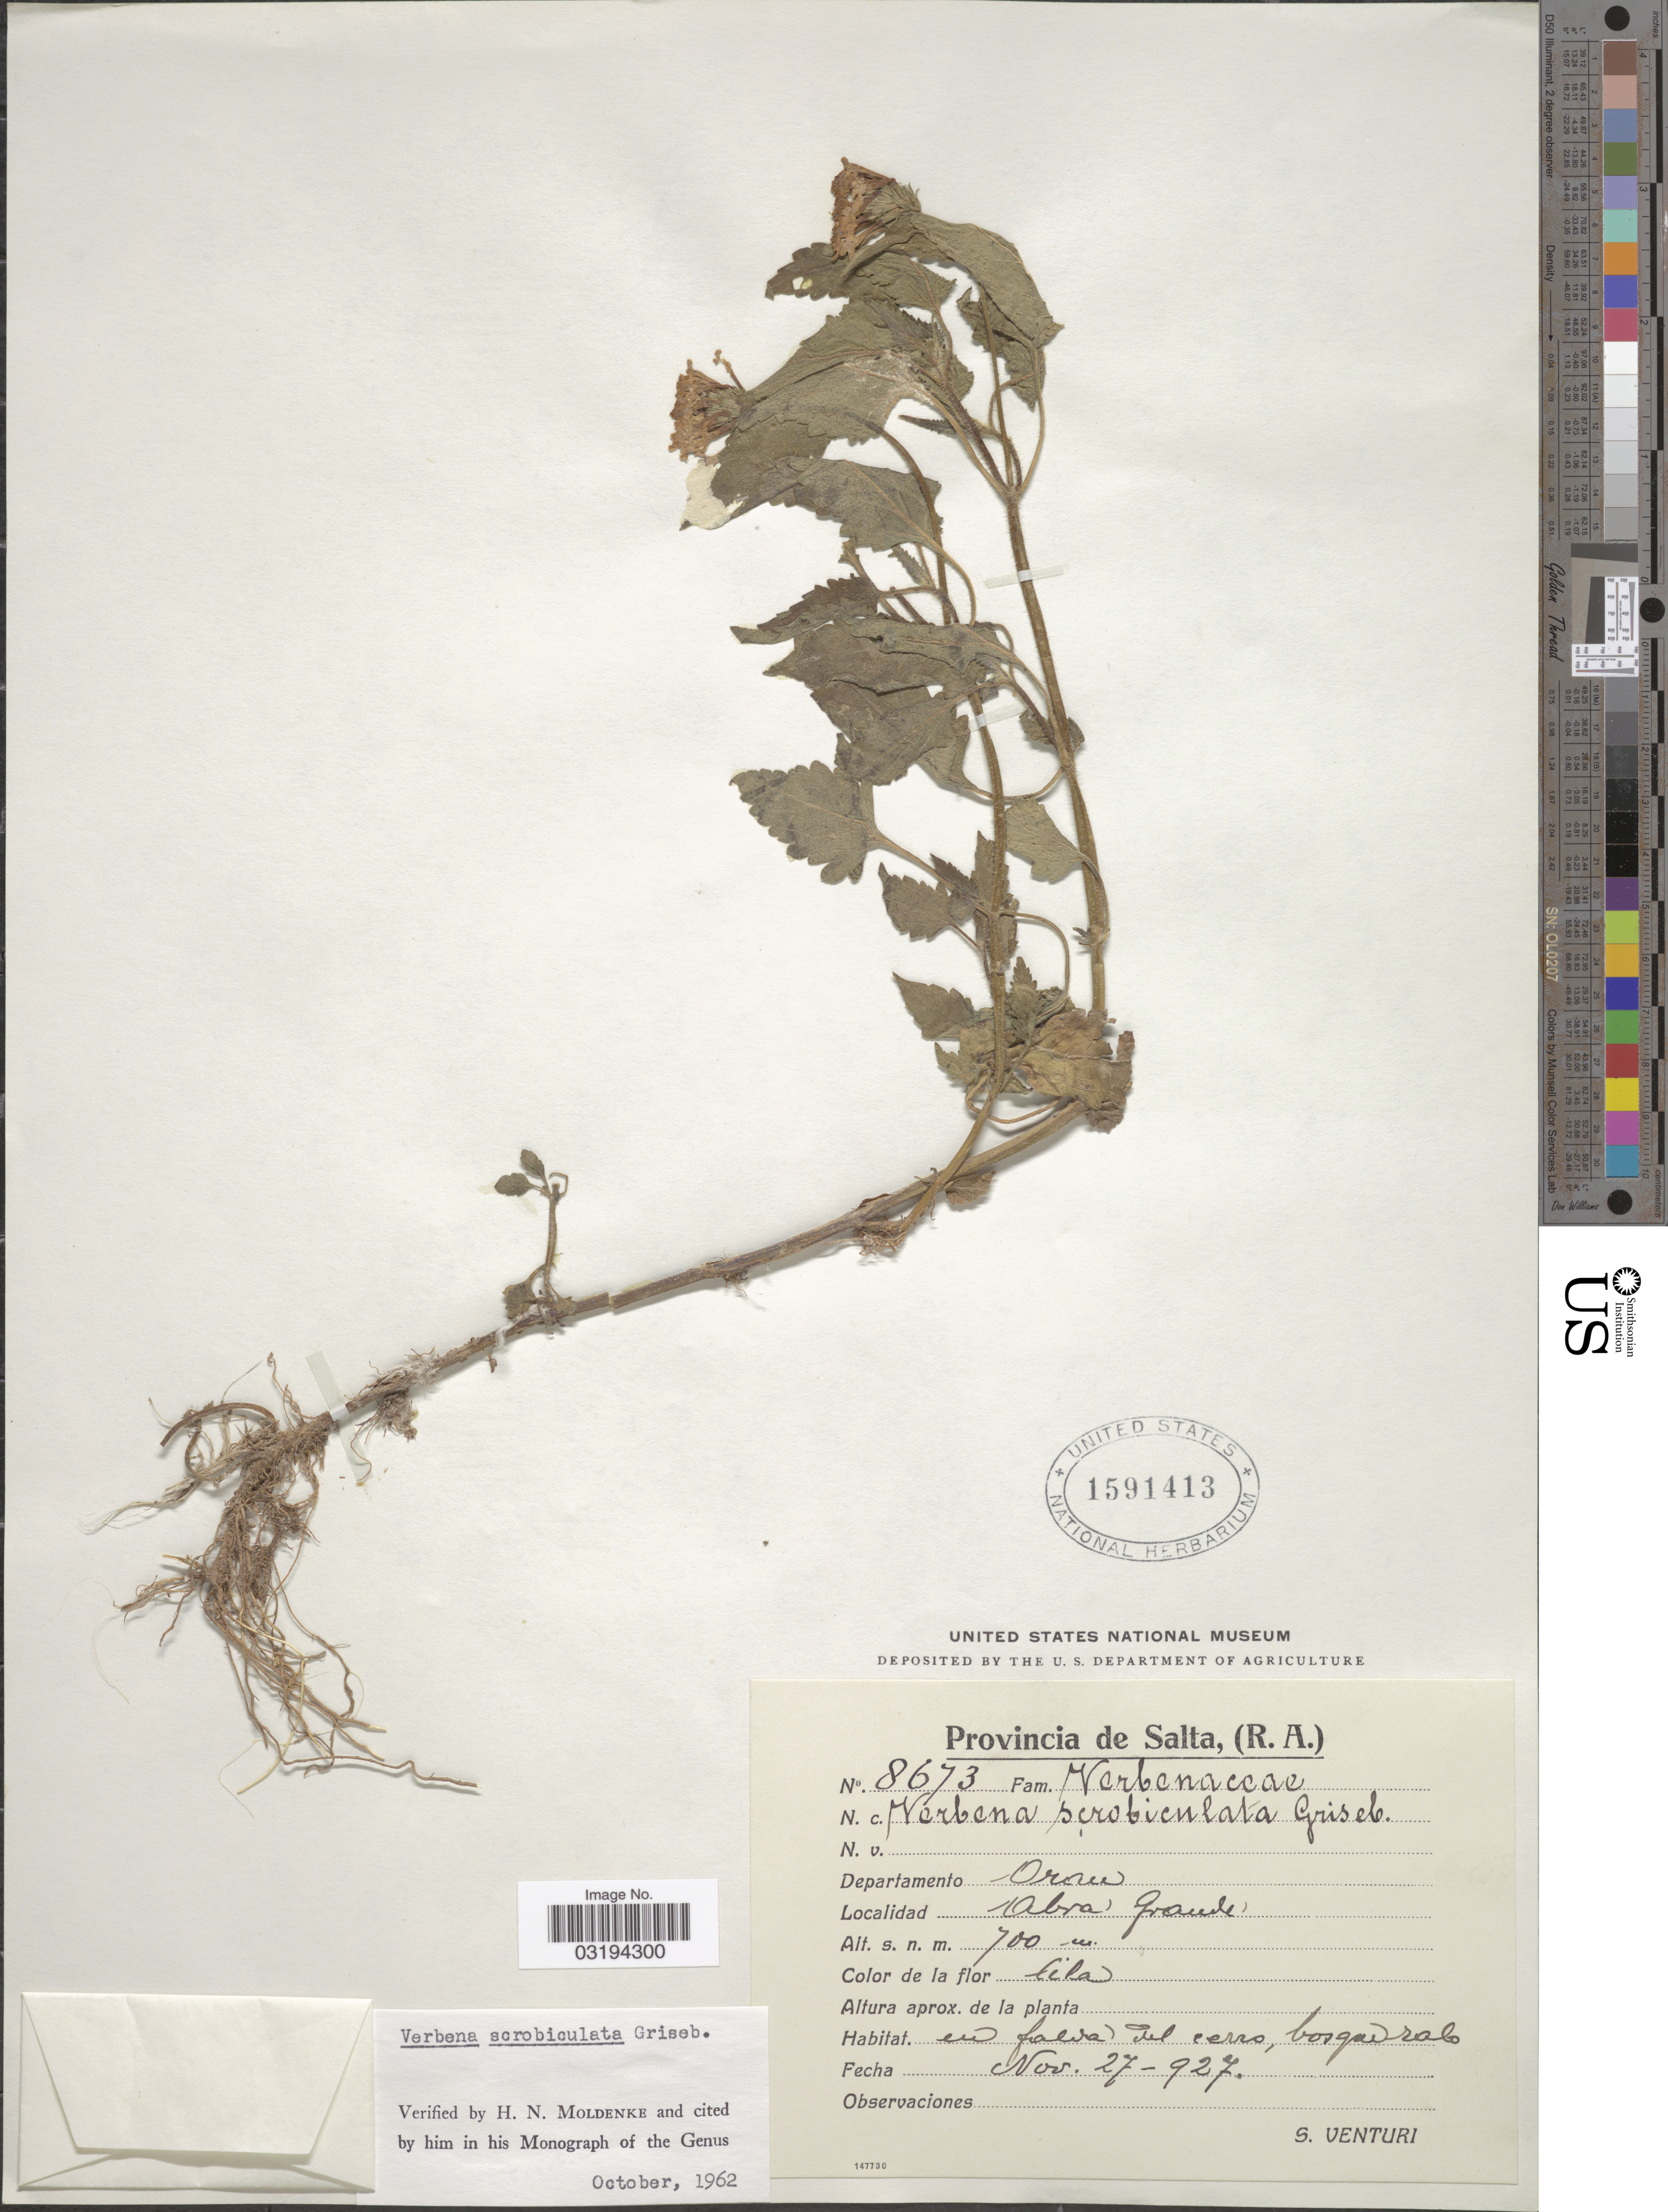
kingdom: Plantae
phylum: Tracheophyta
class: Magnoliopsida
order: Lamiales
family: Verbenaceae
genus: Verbena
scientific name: Verbena scrobiculata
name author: Griseb.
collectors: S. Venturi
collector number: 8673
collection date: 1927-11-27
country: Argentina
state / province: Salta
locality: Departamento Oran, Abra Grande.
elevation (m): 700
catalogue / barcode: US 1591413